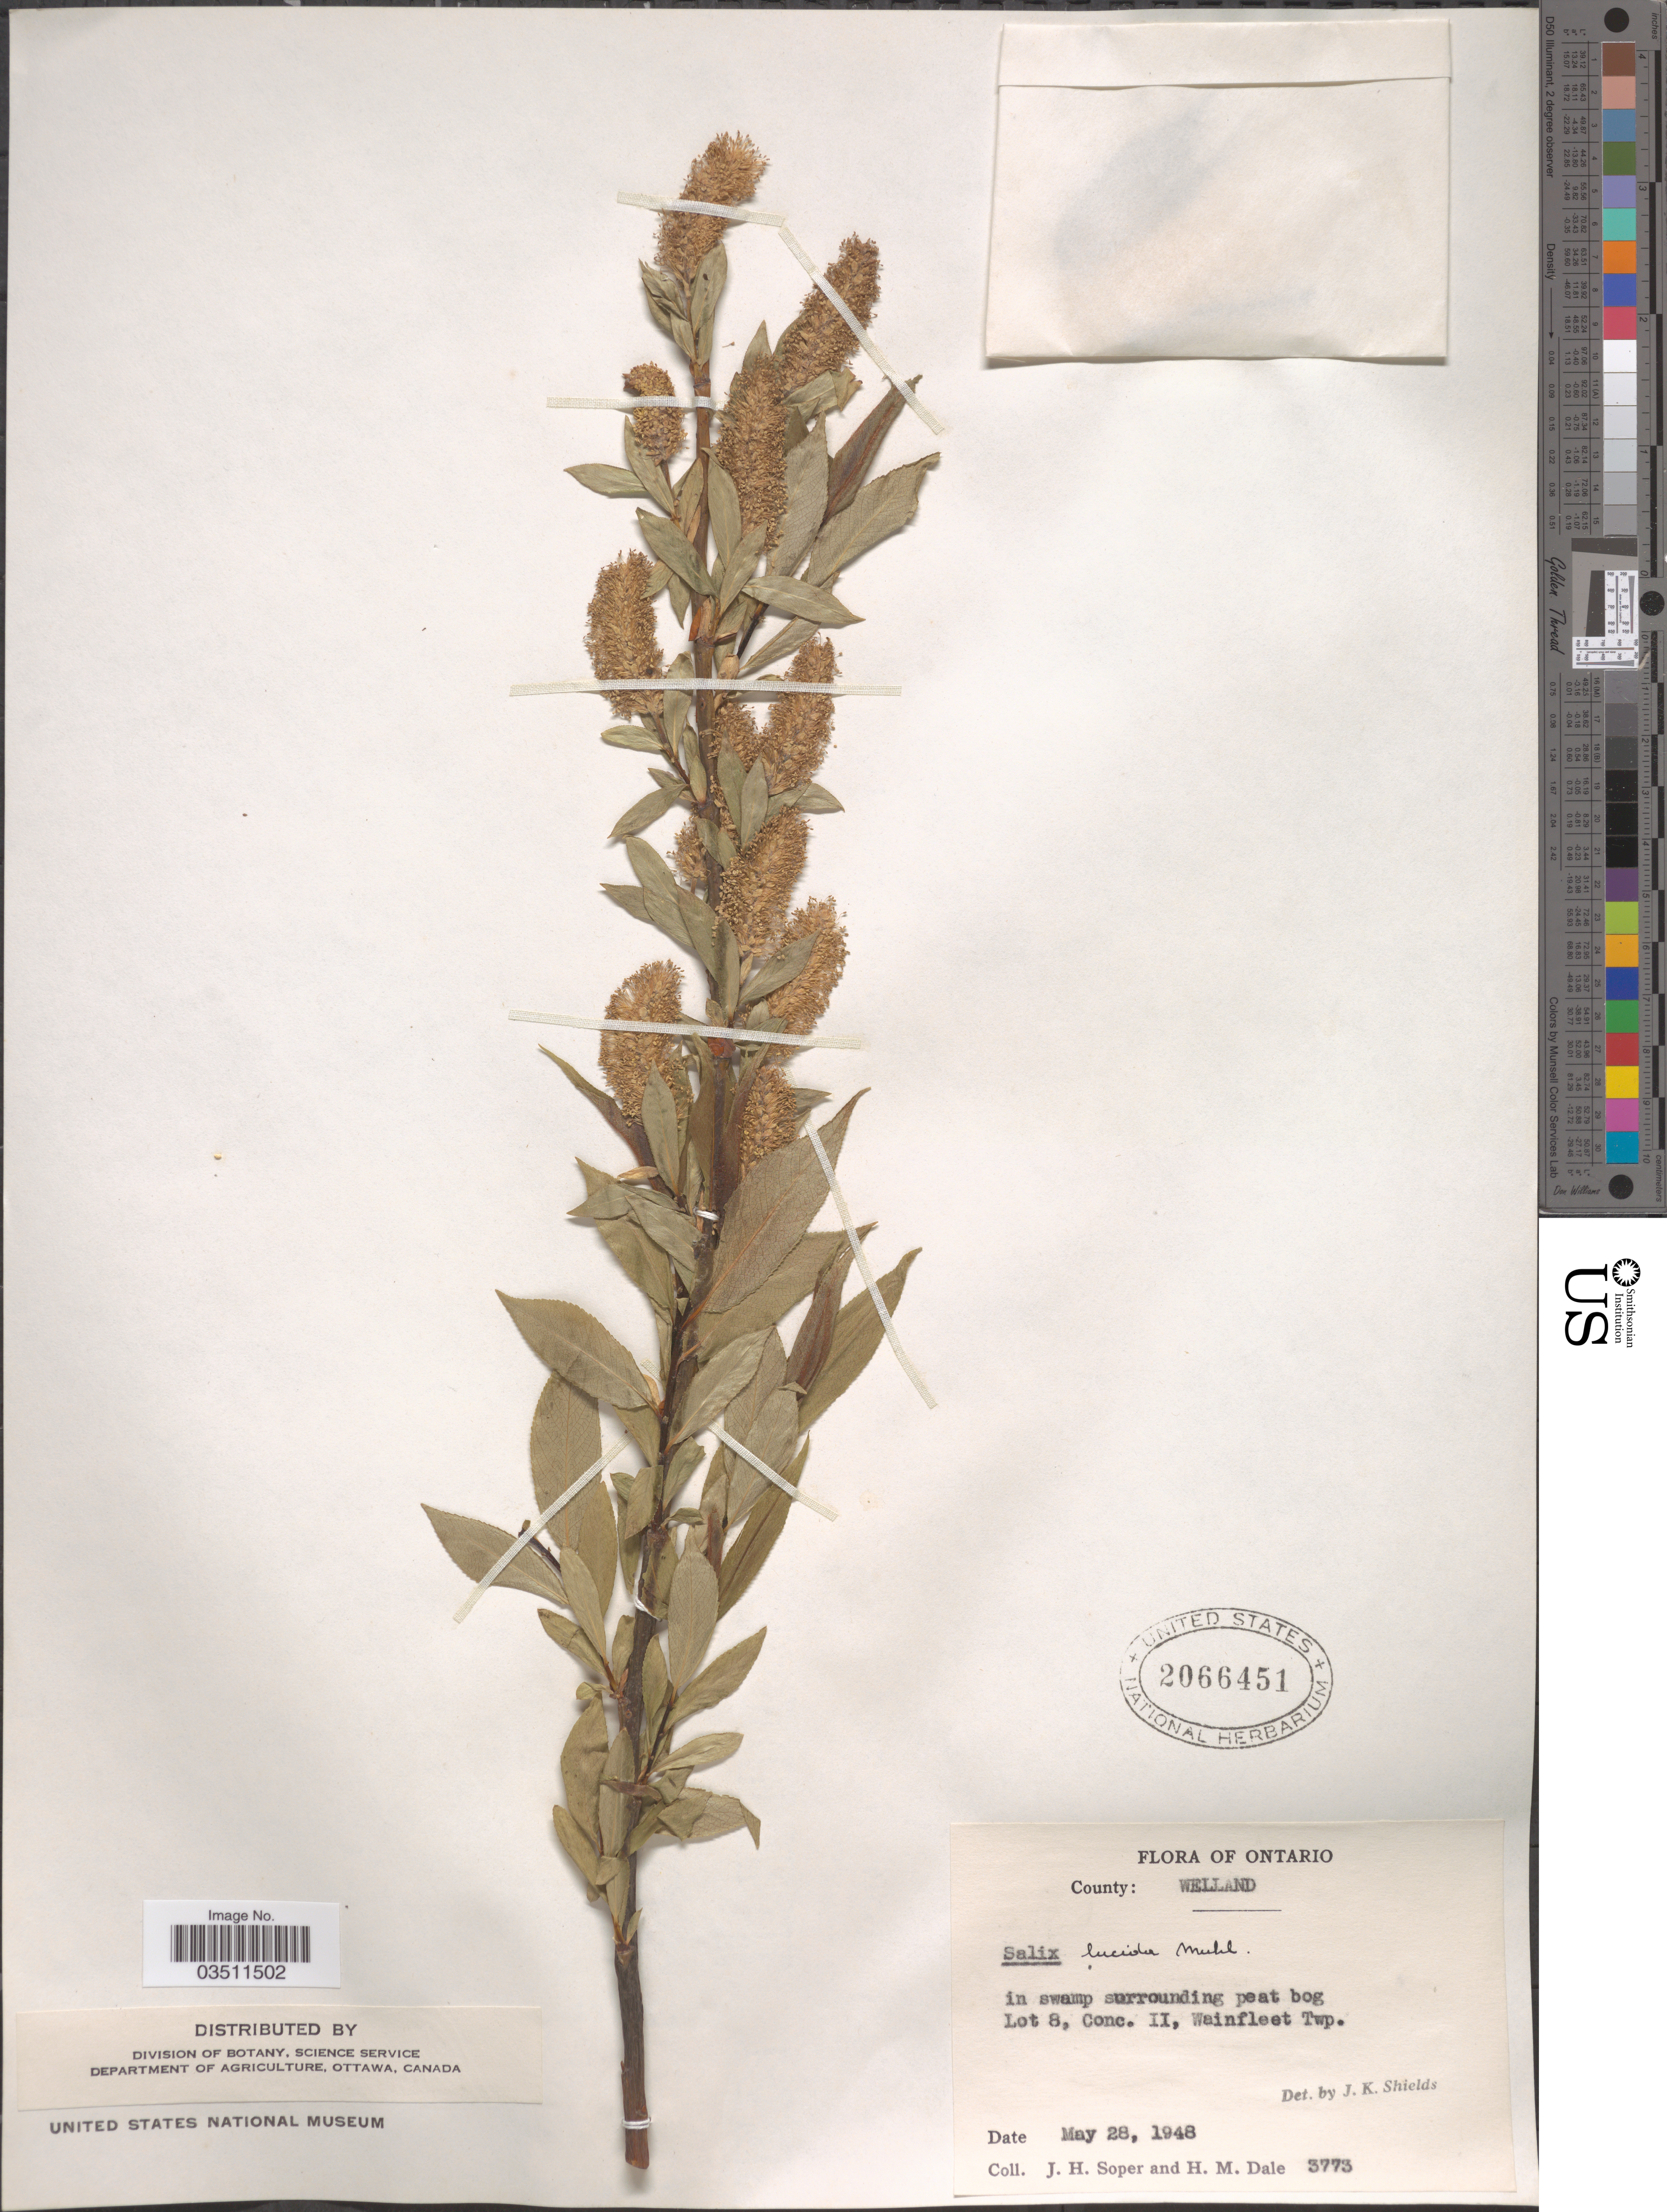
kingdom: Plantae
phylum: Tracheophyta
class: Magnoliopsida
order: Malpighiales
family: Salicaceae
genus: Salix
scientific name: Salix lucida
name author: Muhl.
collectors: J. H. Soper & H. M. Dale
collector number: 3773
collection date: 1948-05-28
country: Canada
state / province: Ontario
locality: County: Welland. In swamp surrounding peat bog Lot 8, Conc. II, Wainfleet Twp.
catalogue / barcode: US 2066451